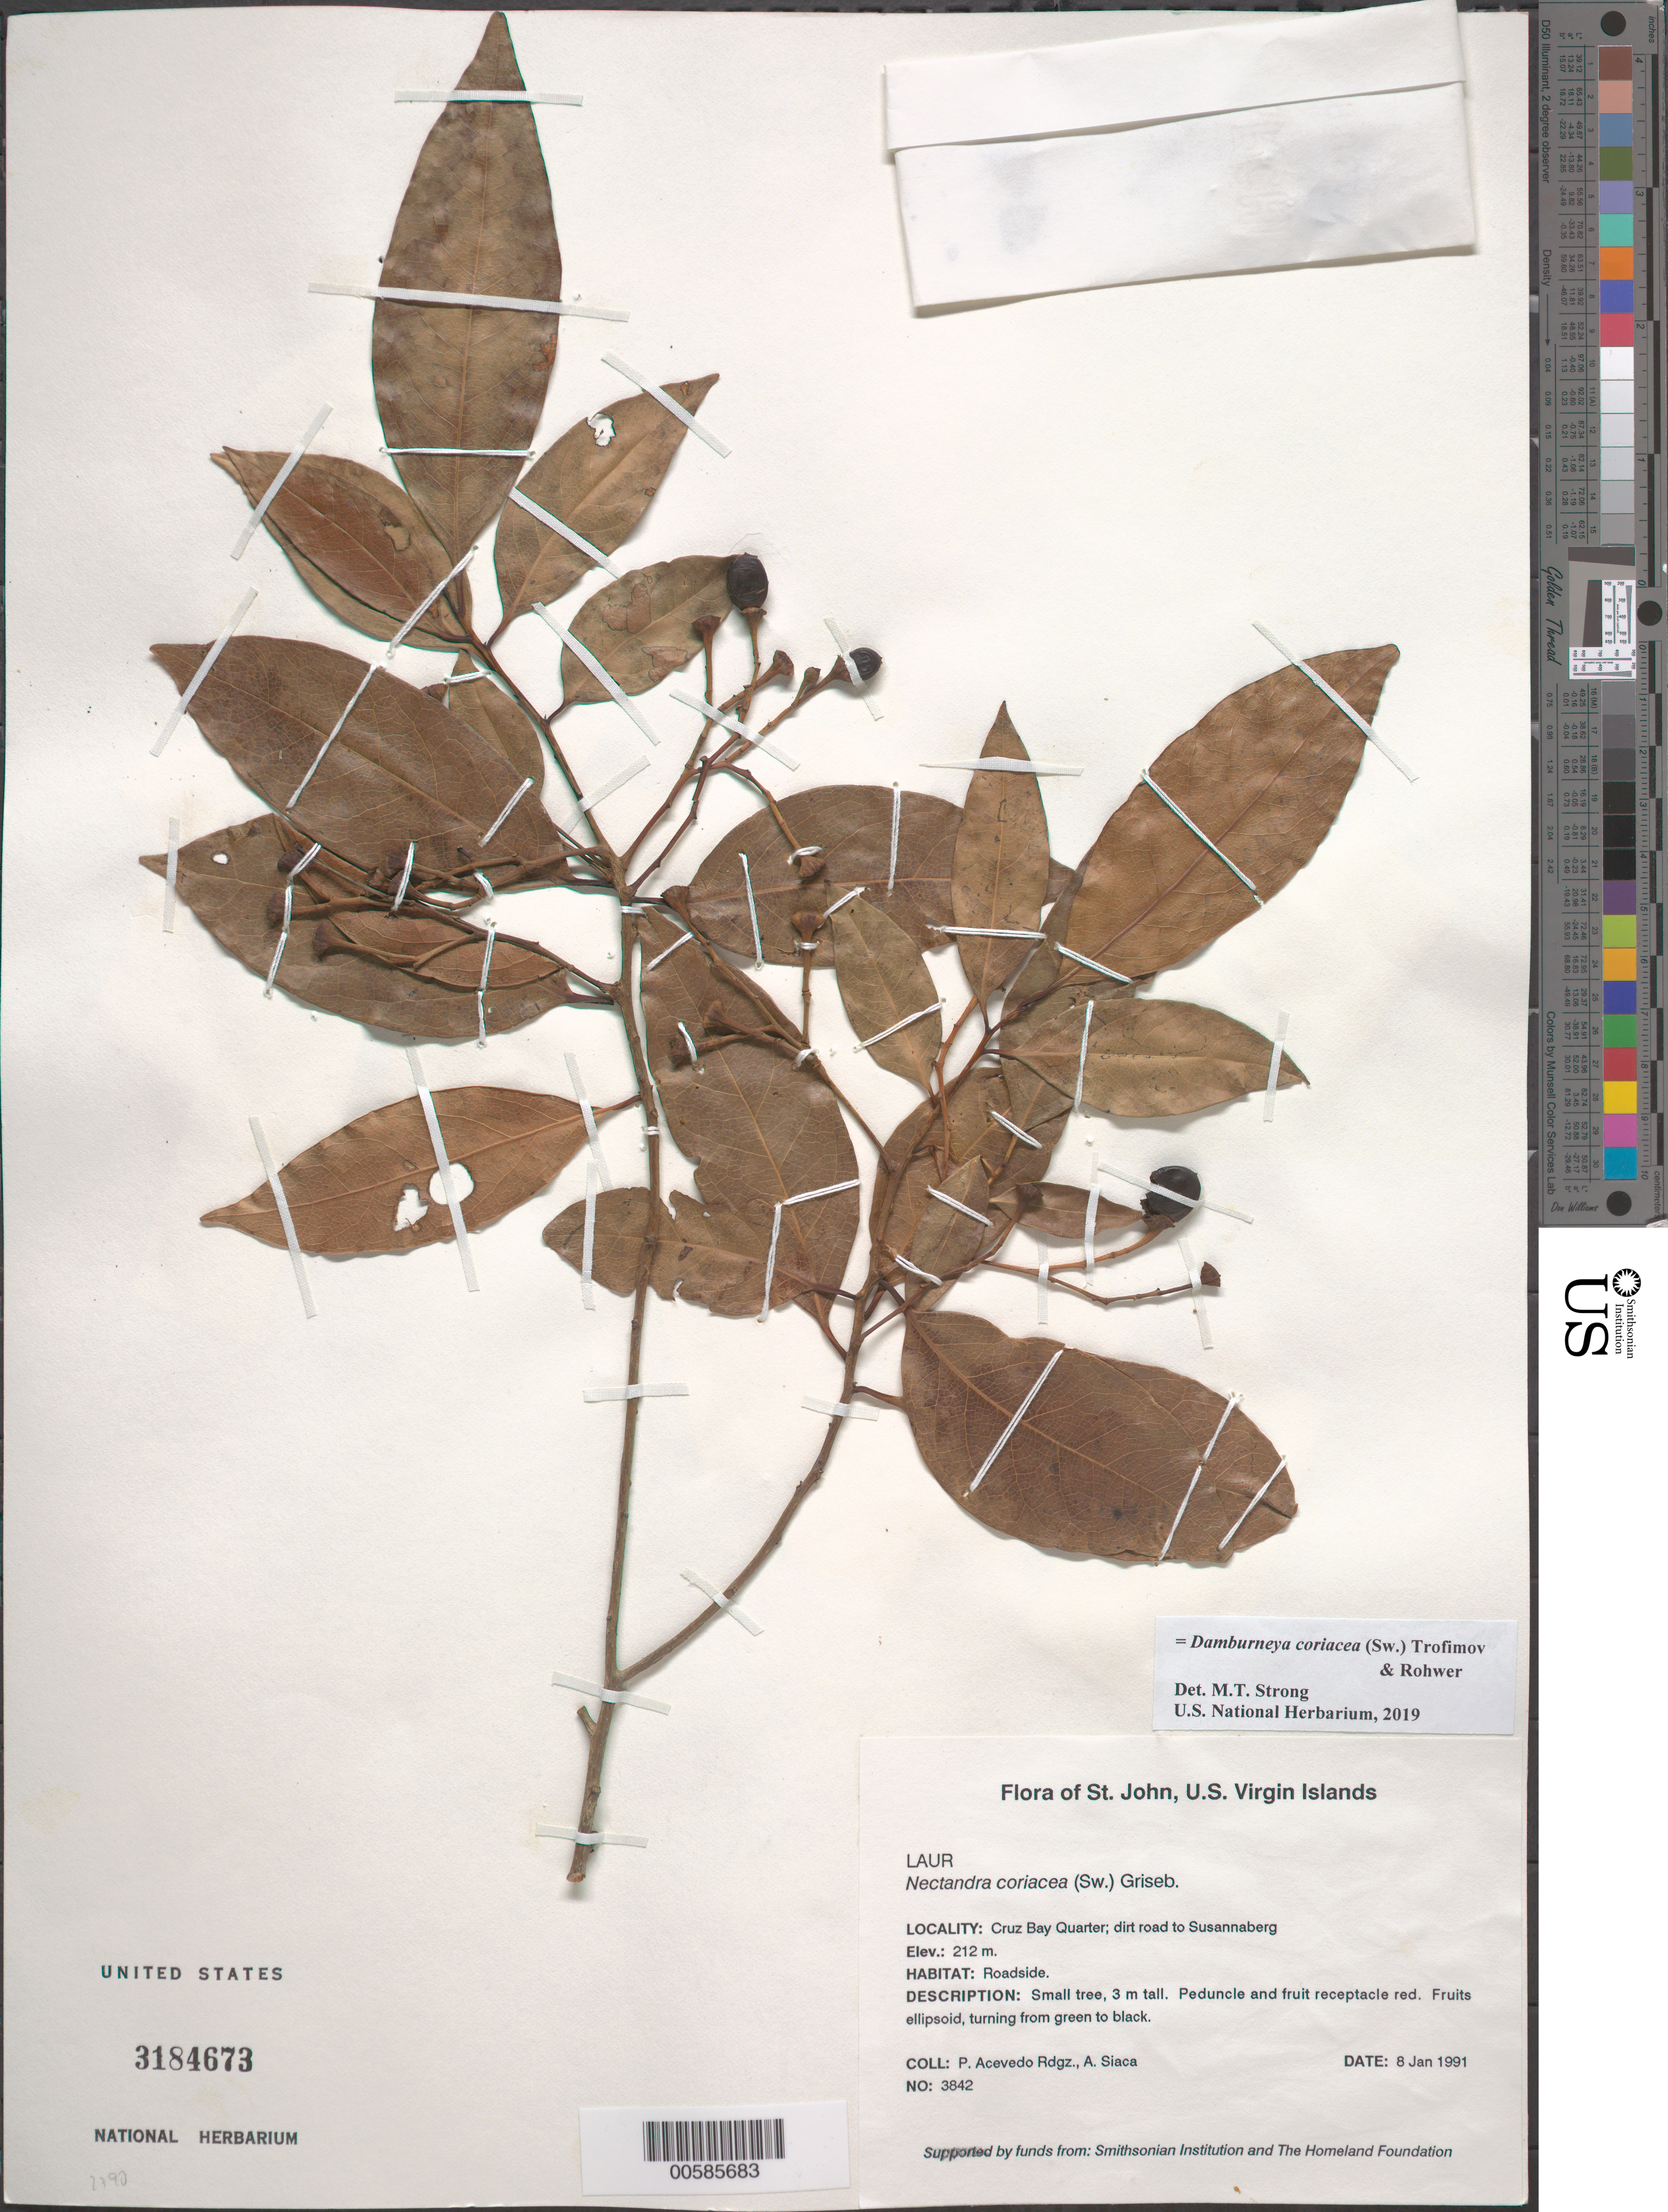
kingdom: Plantae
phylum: Tracheophyta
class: Magnoliopsida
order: Laurales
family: Lauraceae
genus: Damburneya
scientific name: Damburneya coriacea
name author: (Sw.) Trofimov & Rohwer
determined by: Strong, M. T., (US), Smithsonian Institution - National Museum of Natural History (UNITED STATES)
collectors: P. Acevedo-Rodr. & A. Siaca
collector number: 3842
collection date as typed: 08 Jan 1991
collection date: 1991-01-08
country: U.S. Virgin Islands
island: St. John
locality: Cruz Bay Quarter; Dirt road from Susannaberg to North Shore Road.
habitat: Roadside.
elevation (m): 212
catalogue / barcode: US 3184673